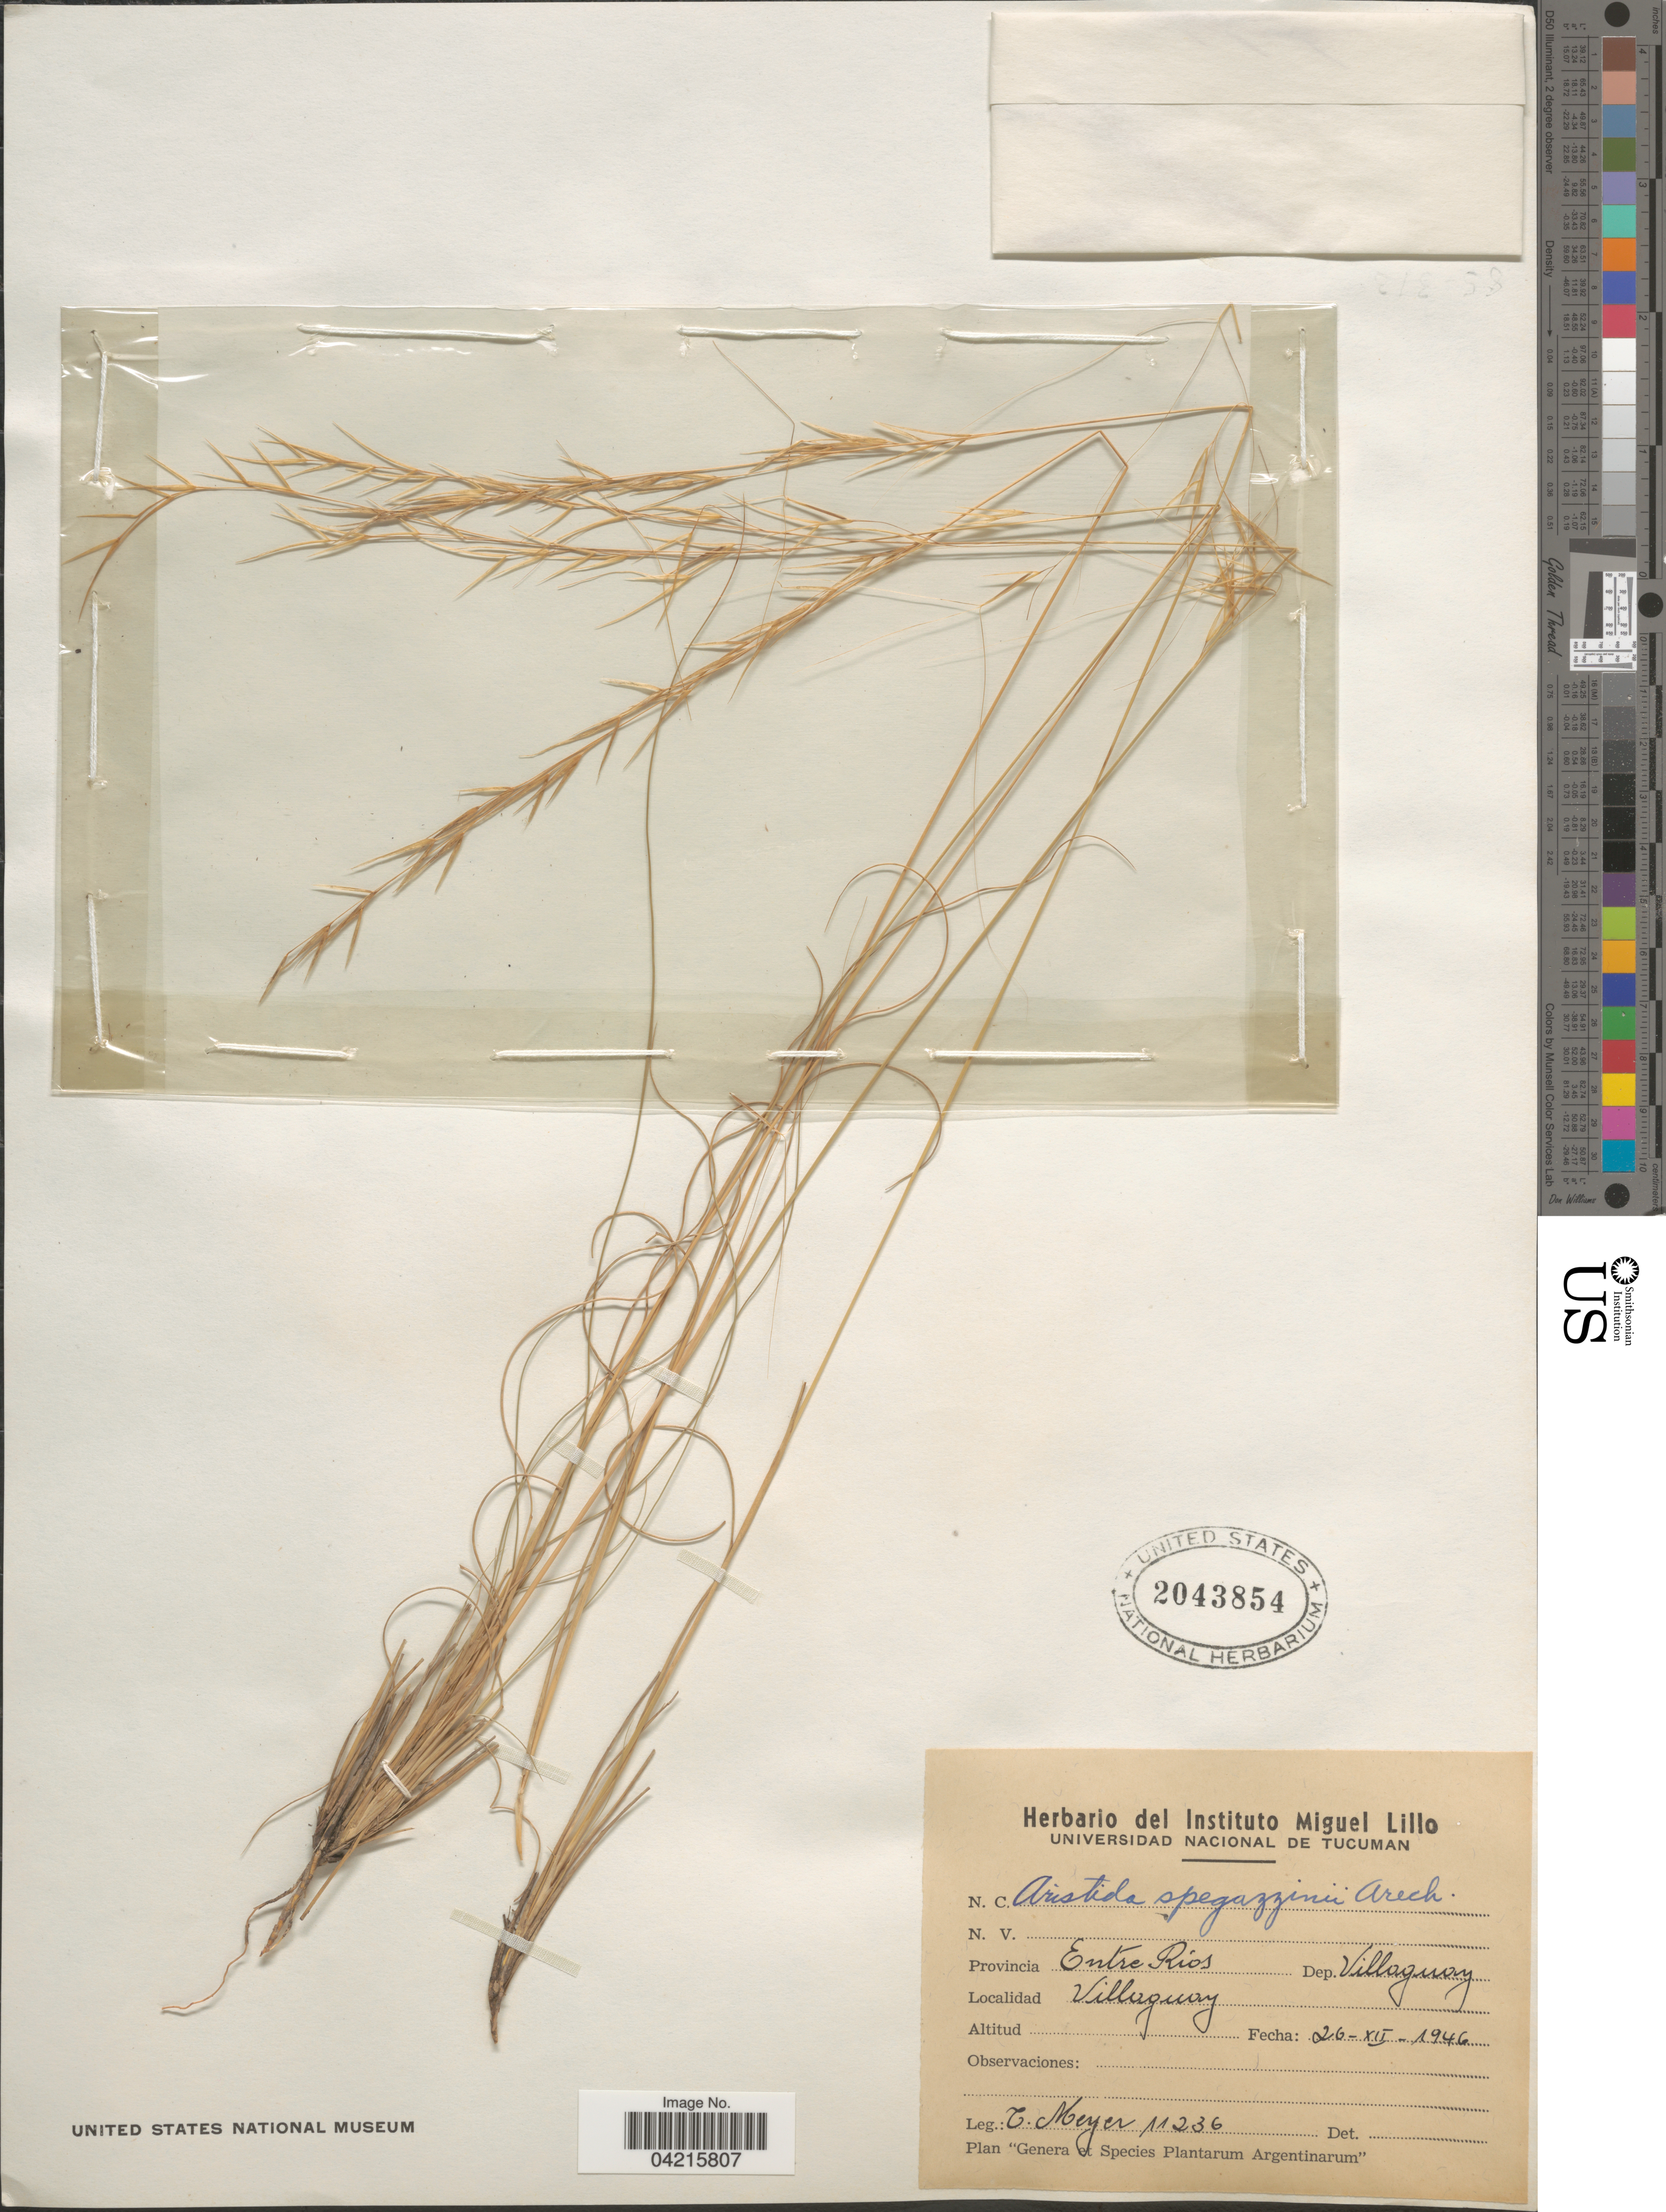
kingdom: Plantae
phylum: Tracheophyta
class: Liliopsida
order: Poales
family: Poaceae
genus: Aristida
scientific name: Aristida spegazzinii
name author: Arechav.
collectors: T. Meyer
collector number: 11236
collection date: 1946-12-26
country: Argentina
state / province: Entre Rios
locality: Dep. Villaguay. Villaguay.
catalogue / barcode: US 2043854